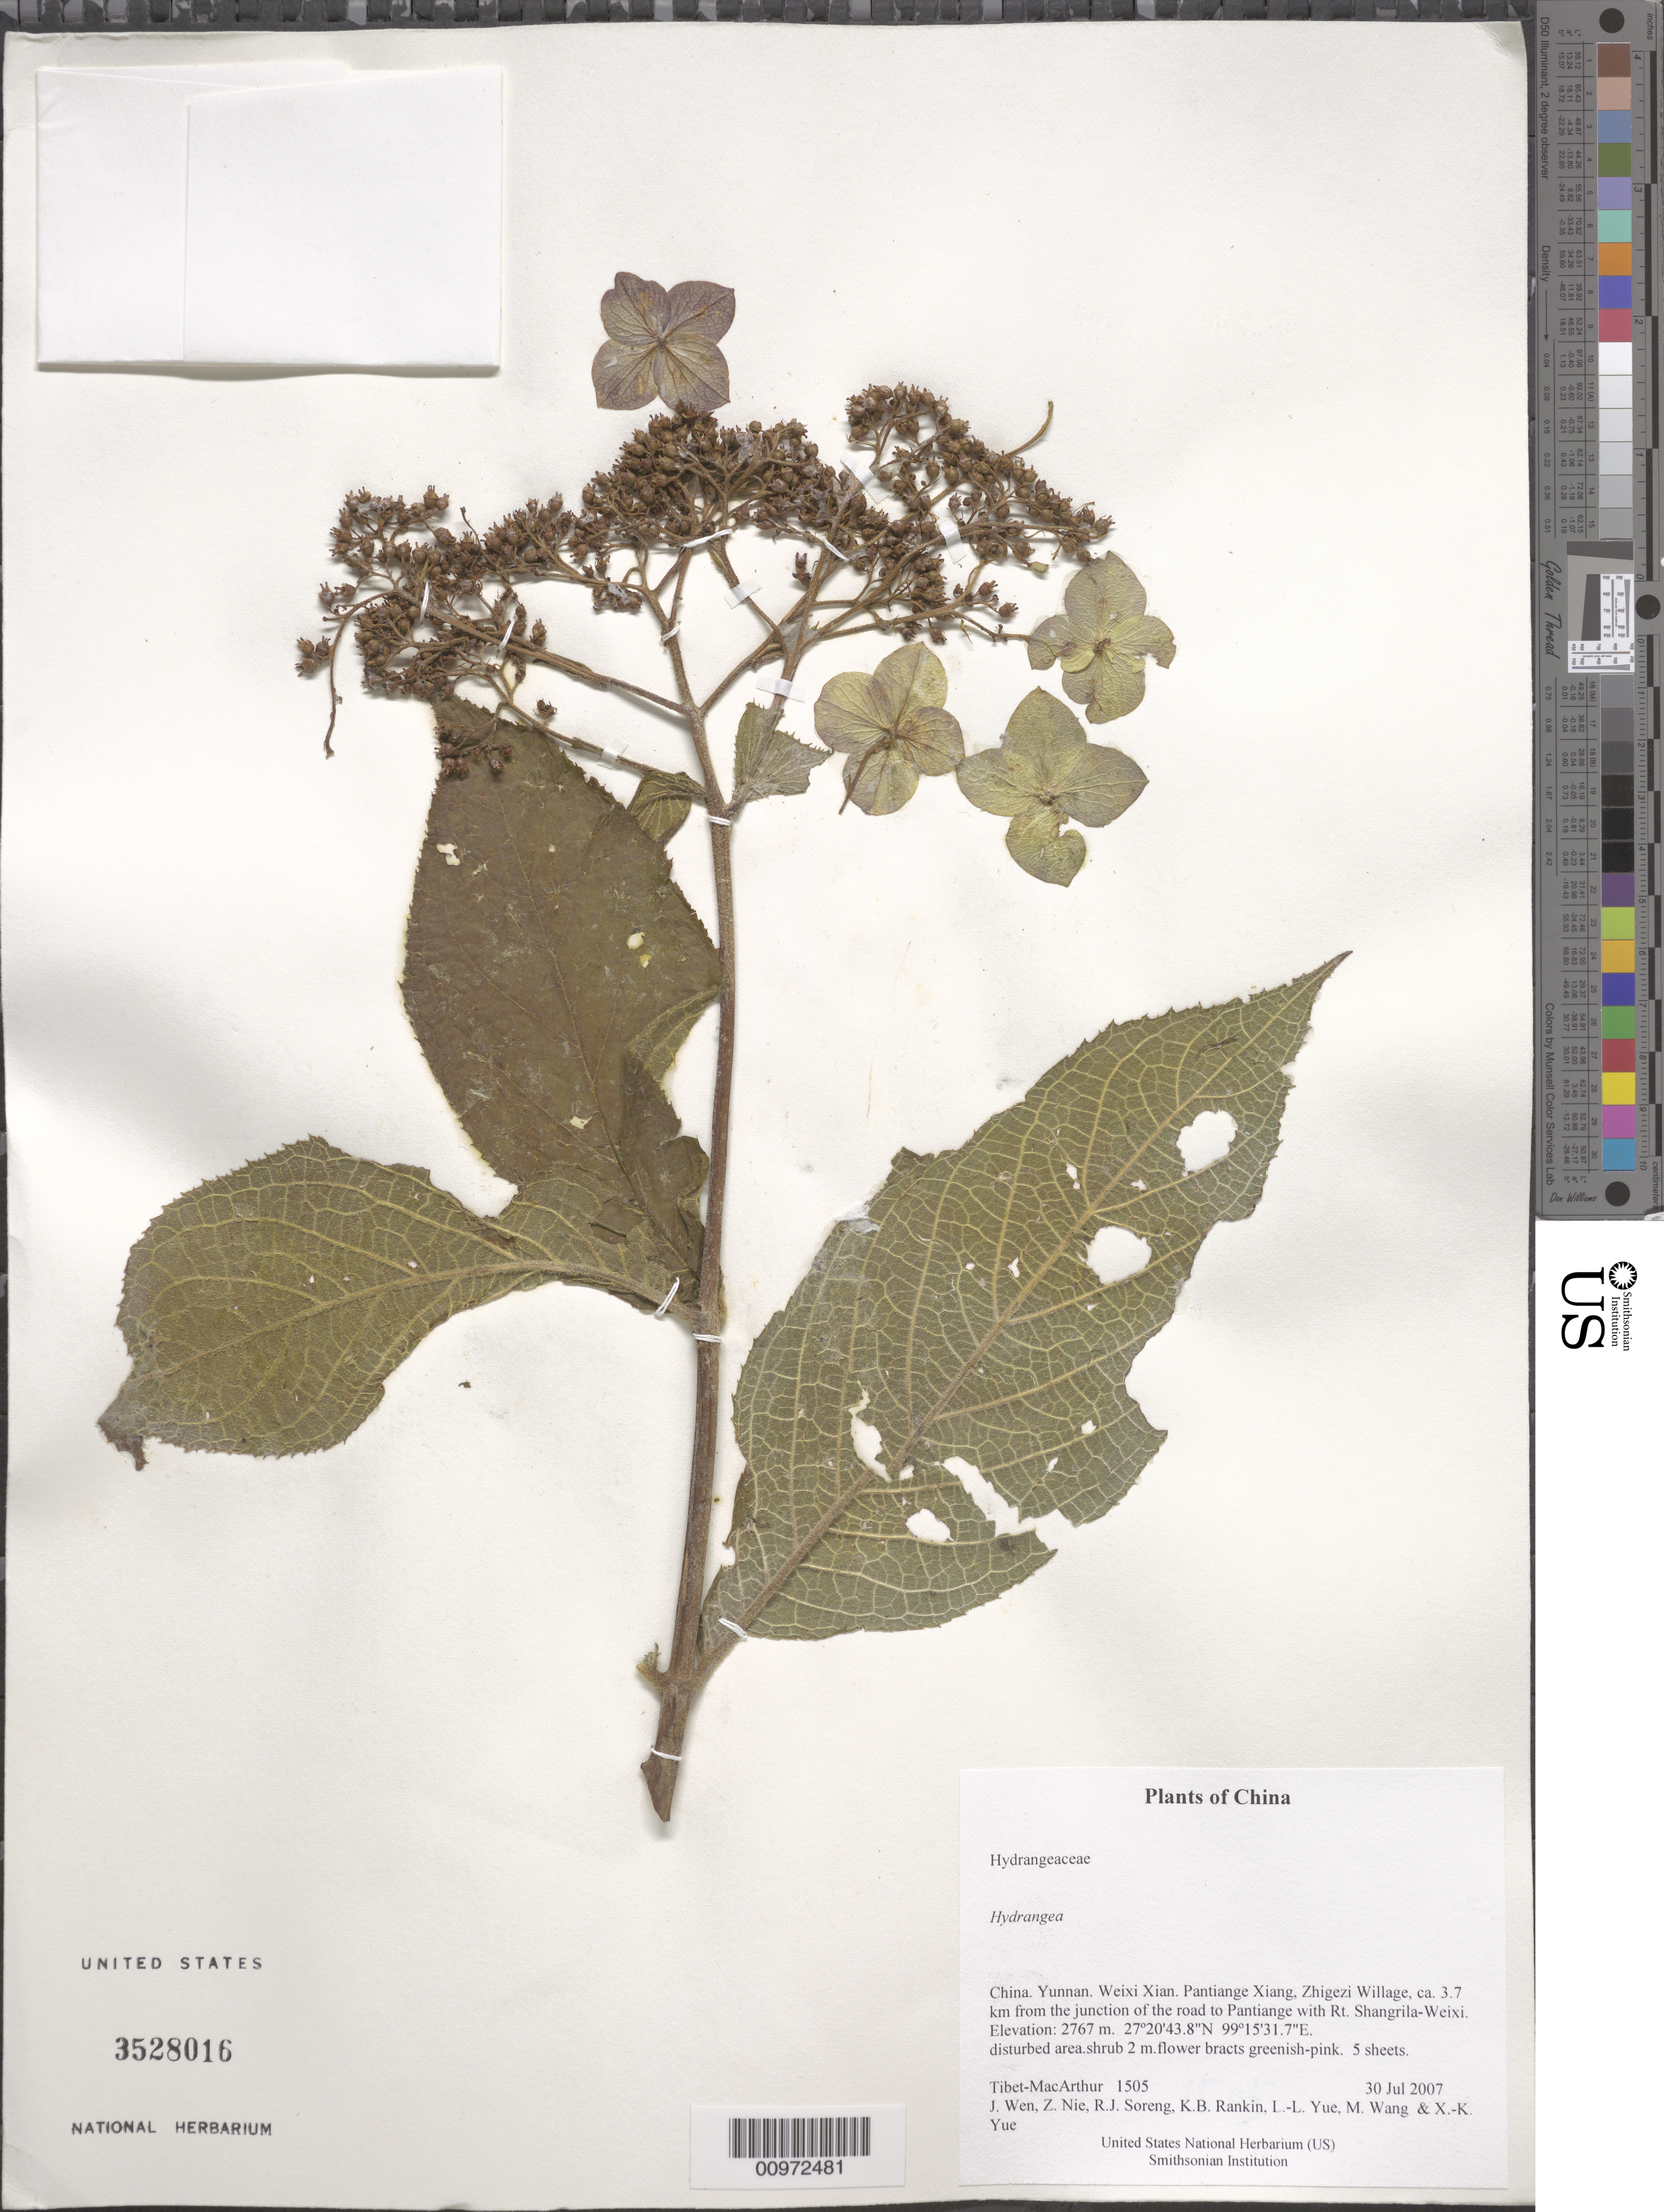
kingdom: Plantae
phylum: Tracheophyta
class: Magnoliopsida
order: Cornales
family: Hydrangeaceae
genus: Hydrangea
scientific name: Hydrangea sp.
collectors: Tibet-MacArthur, J. Wen, Z. Nie, R. J. Soreng, K. Rankin, L. Yue, M. Wang & X. Yue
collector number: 1505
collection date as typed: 30 Jul 2007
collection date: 2007-07-30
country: China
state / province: Yunnan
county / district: Weixi Xian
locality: Pantiange Xiang, Zhigezi Willage, ca. 3.7 km from the junction of the road to Pantiange with Rt. Shangrila-Weixi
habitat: disturbed area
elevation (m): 2767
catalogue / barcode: US 3528016